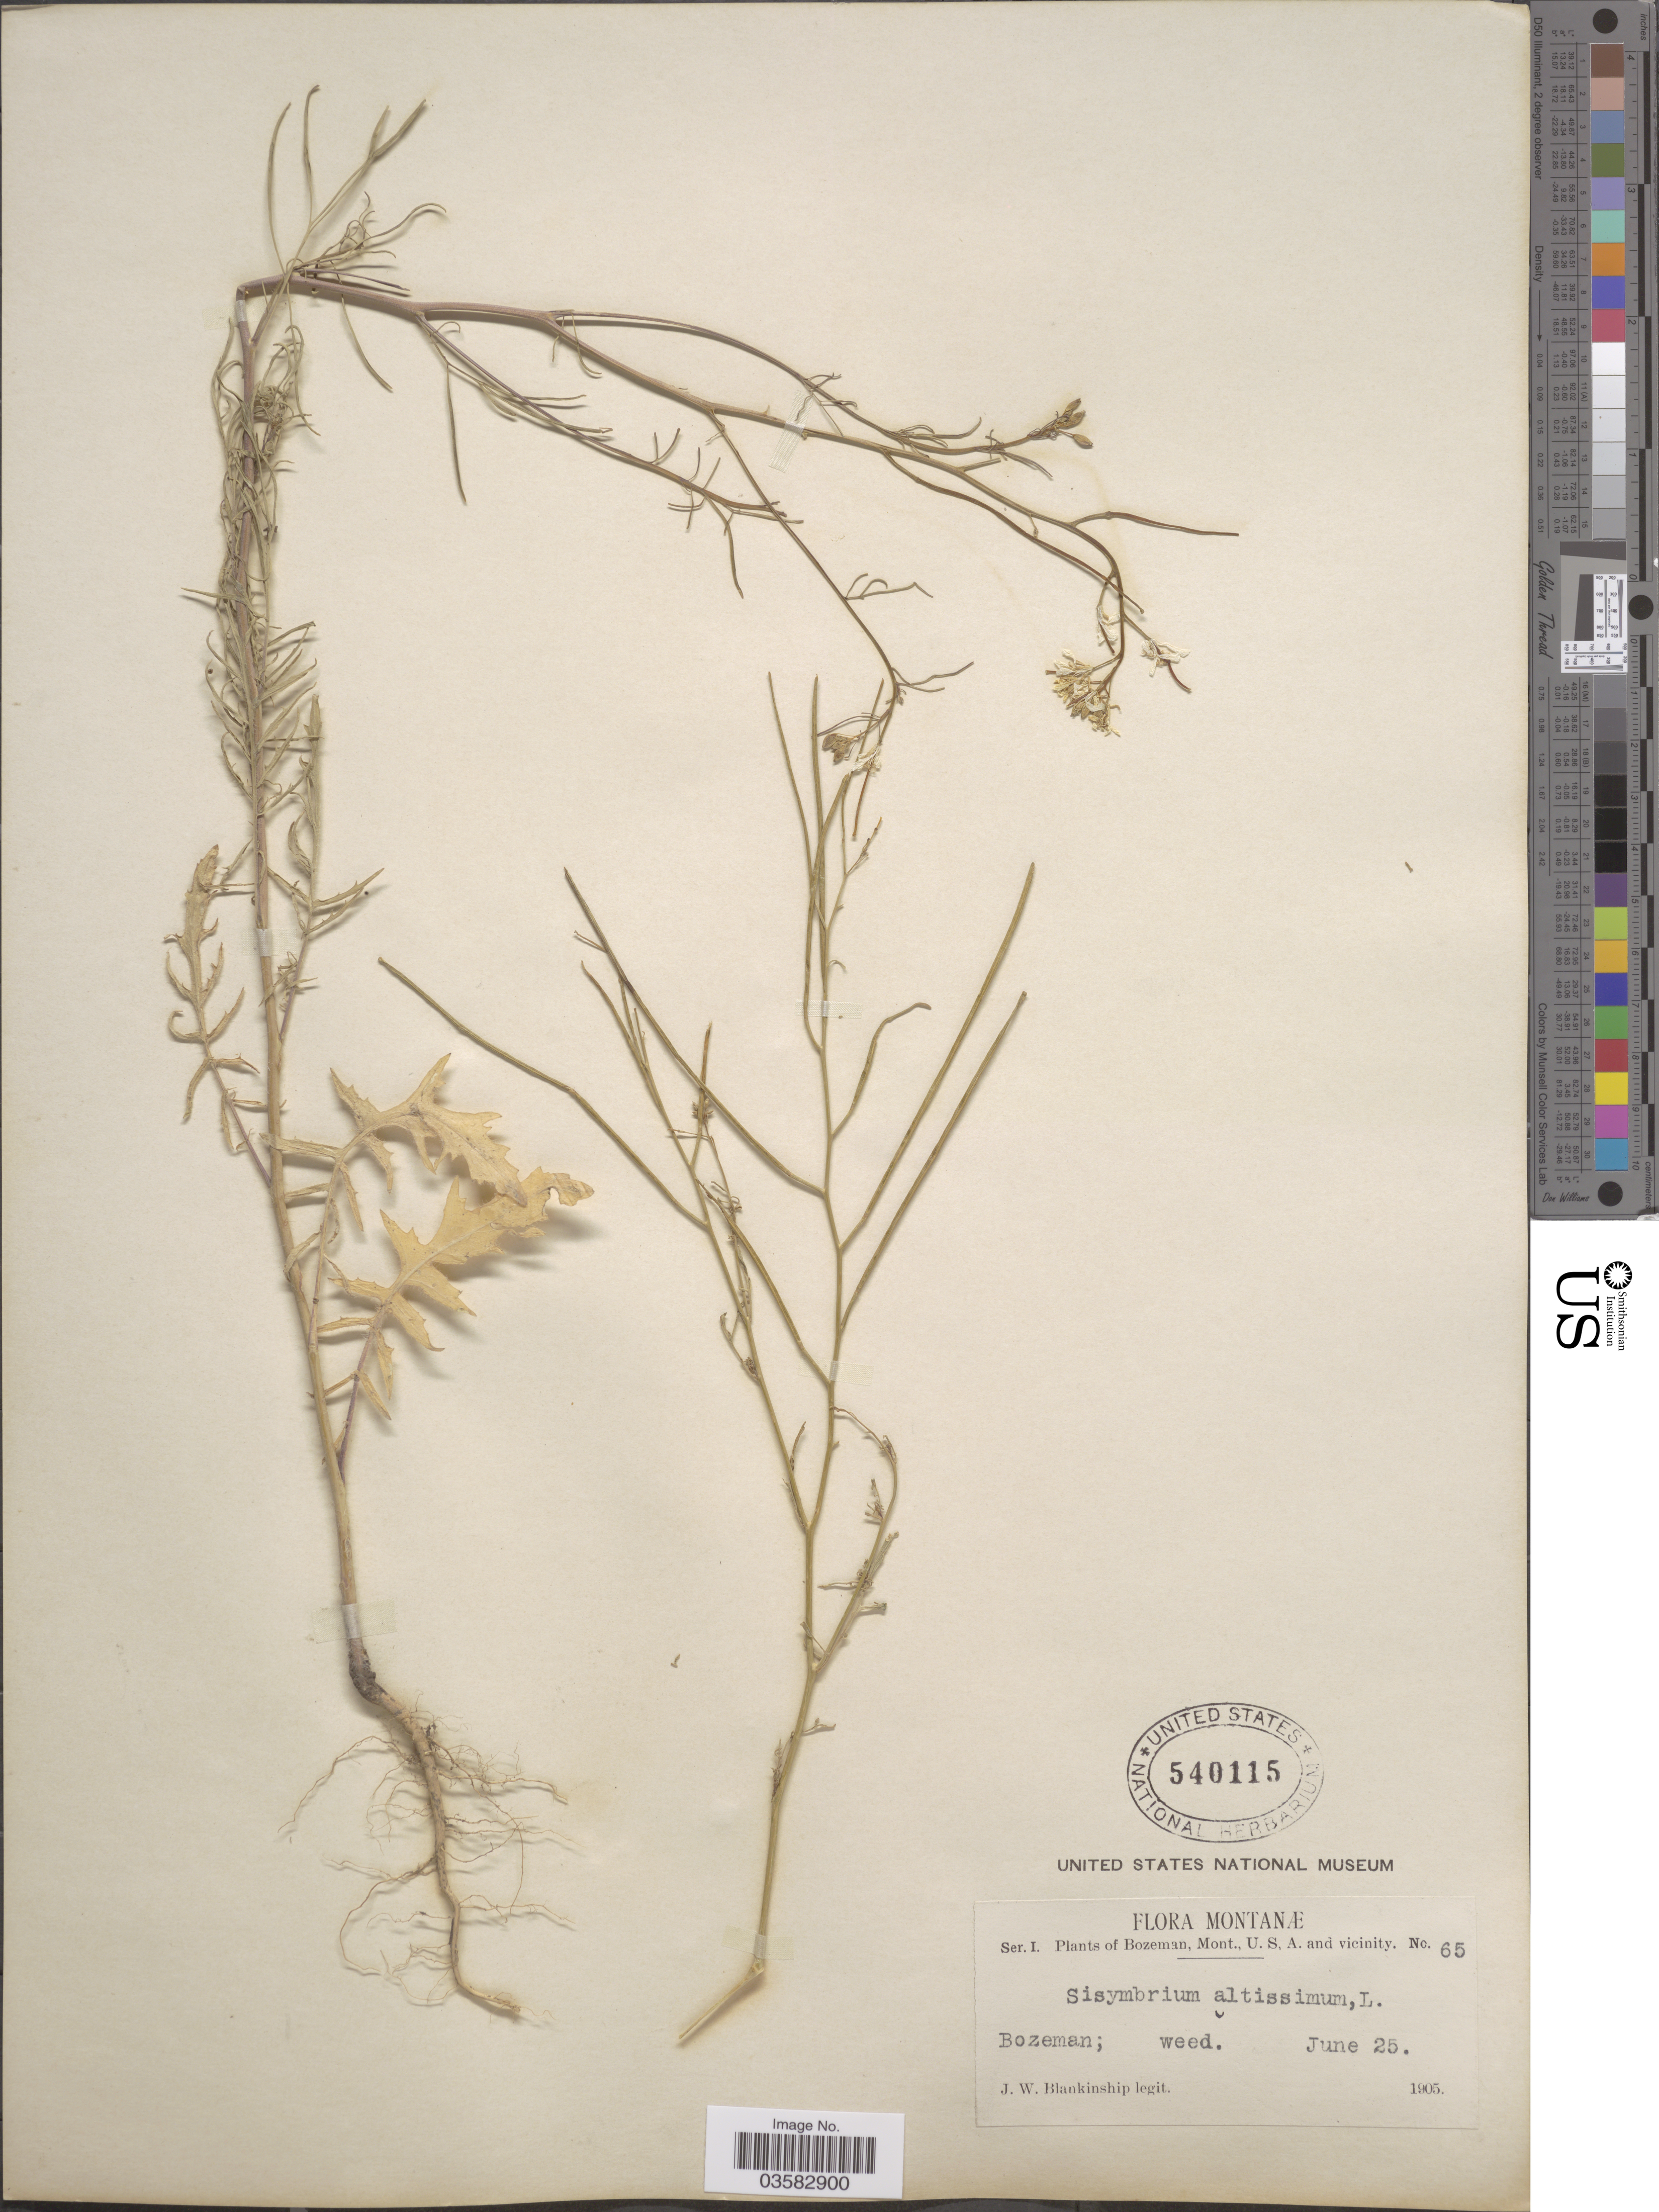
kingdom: Plantae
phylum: Tracheophyta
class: Magnoliopsida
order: Brassicales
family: Brassicaceae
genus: Sisymbrium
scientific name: Sisymbrium altissimum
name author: L.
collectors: J. W. Blankinship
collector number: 65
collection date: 1905-06-25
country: United States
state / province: Montana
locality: Bozeman, and vicinity.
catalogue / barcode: US 540115